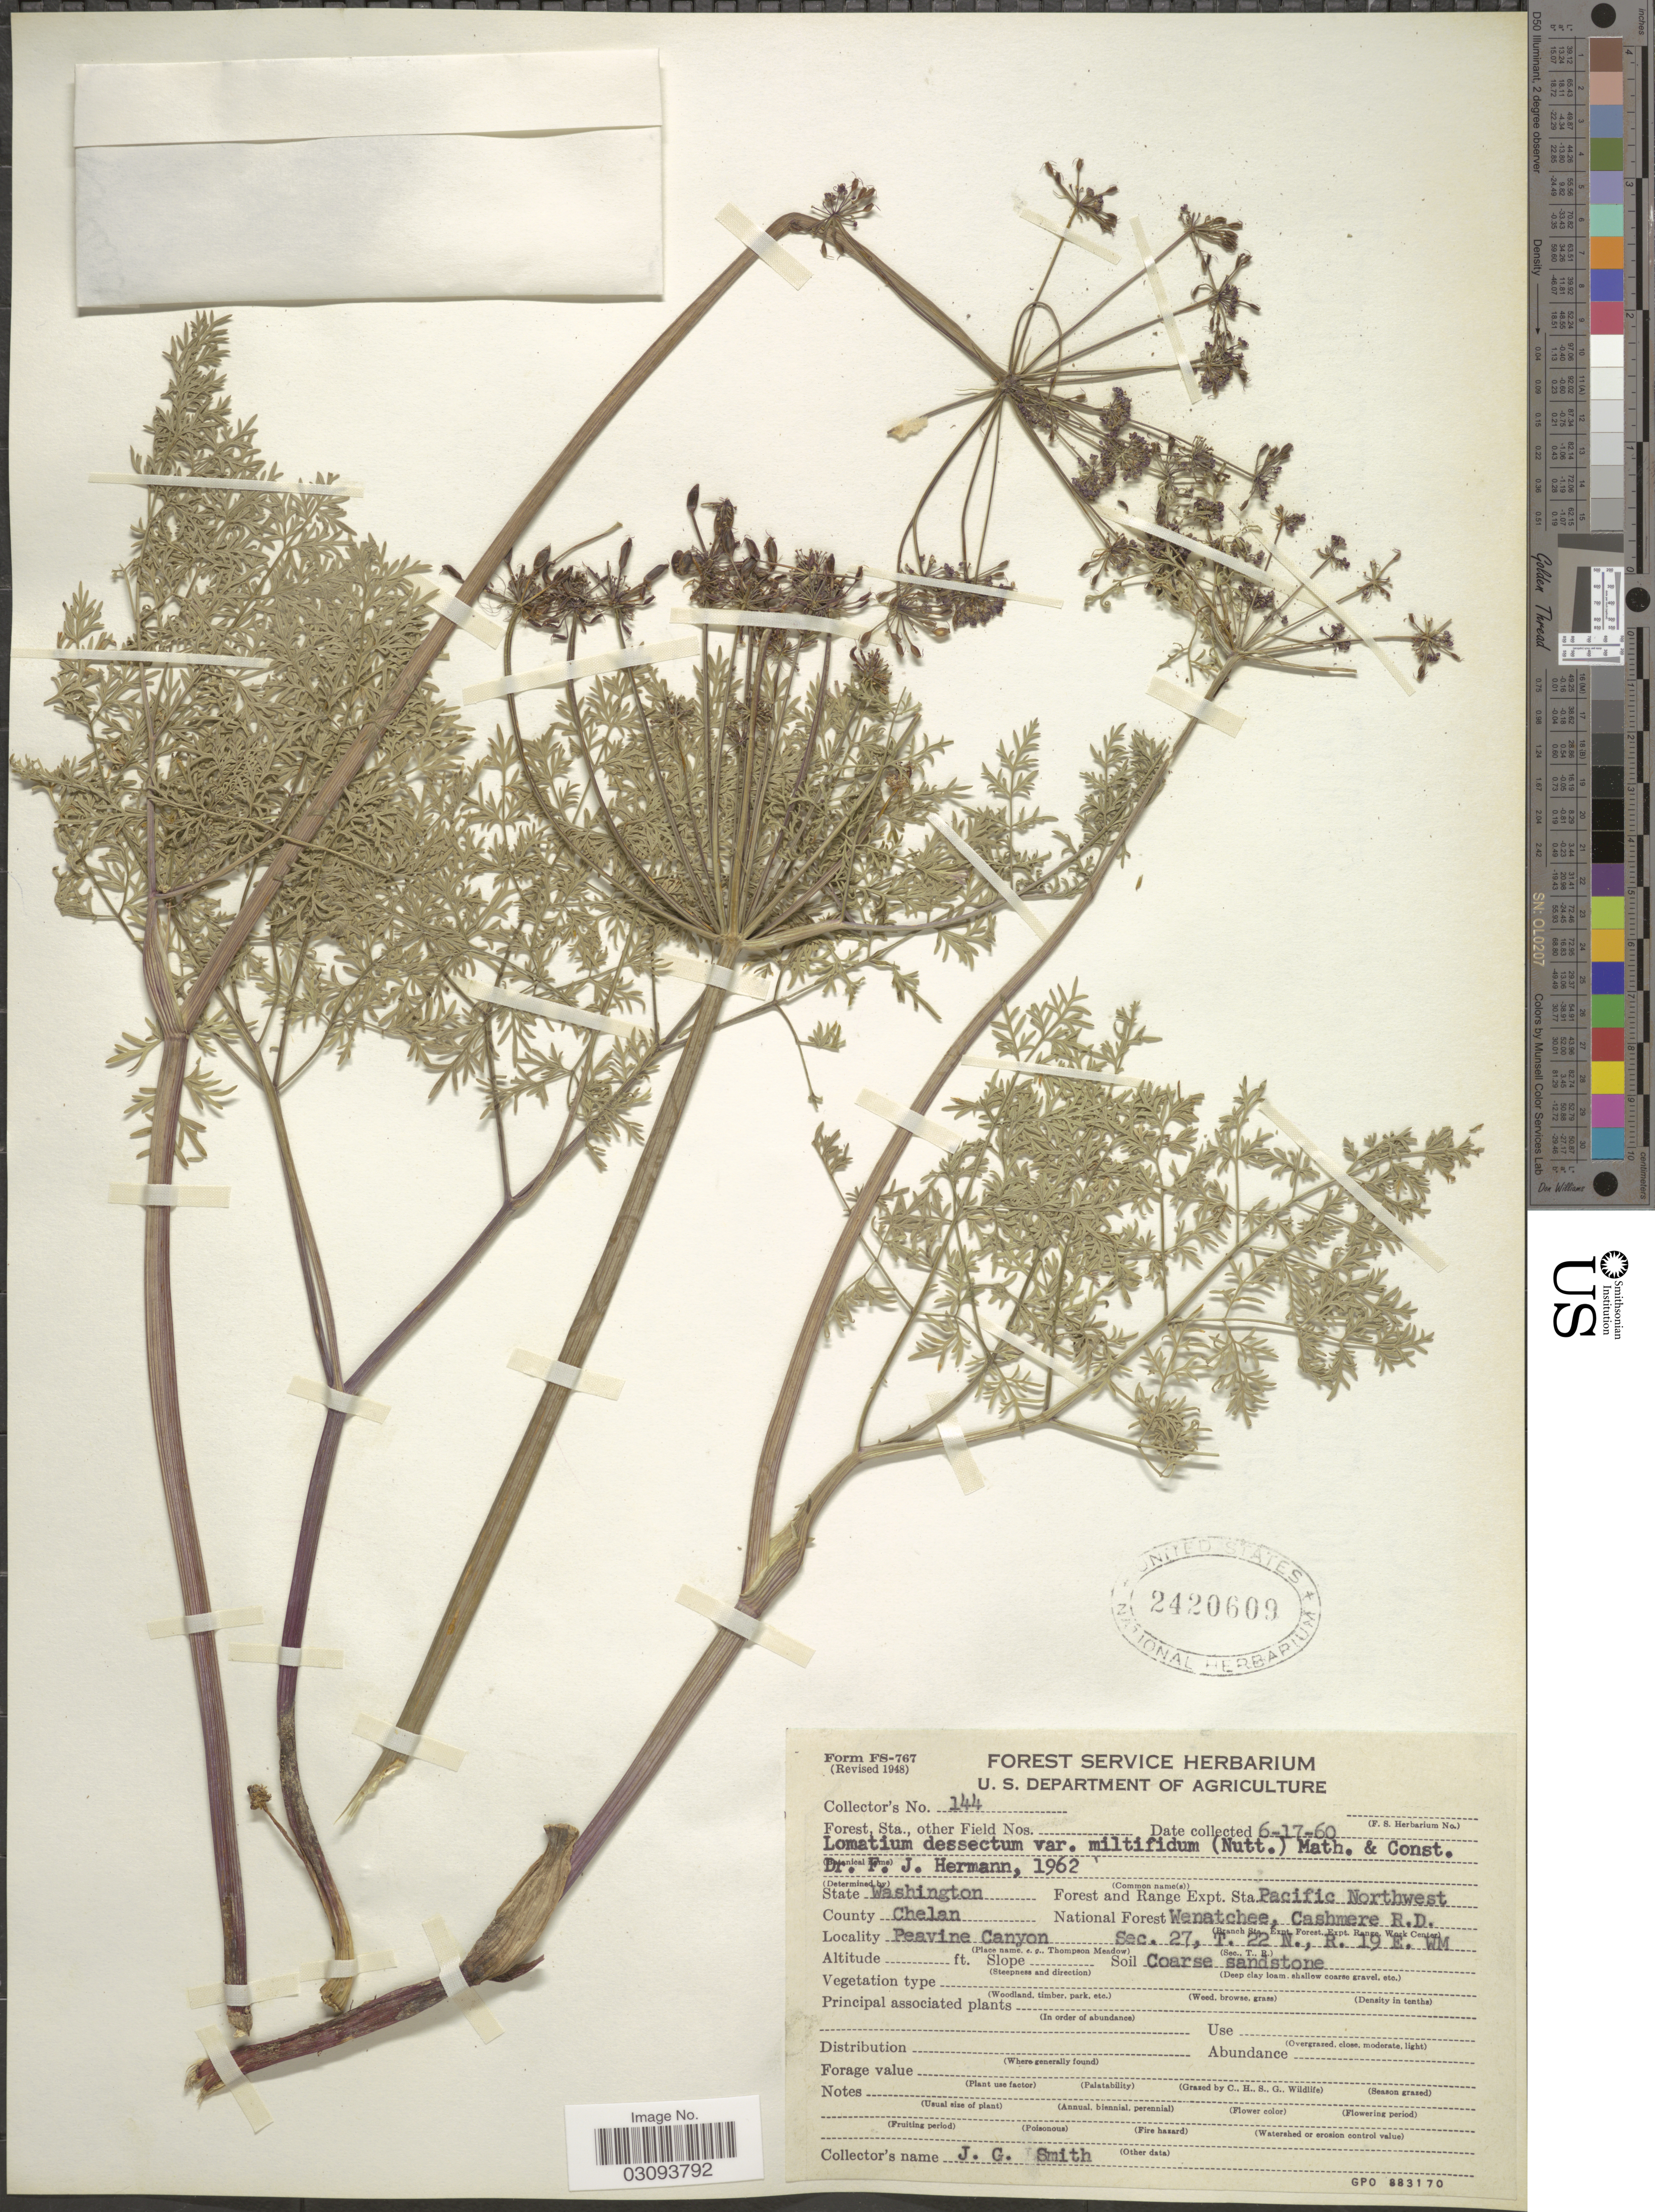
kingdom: Plantae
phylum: Tracheophyta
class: Magnoliopsida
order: Apiales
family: Apiaceae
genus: Lomatium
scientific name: Lomatium dissectum var. multifidum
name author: (Nutt.) Mathias & Constance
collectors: J. G. Smith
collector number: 144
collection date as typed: Transcribed d/m/y: 17/6/60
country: United States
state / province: Washington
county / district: Chelan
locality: Forest and Range Expt. Sta. Pacific Northwest. County Chelan. National Forest Wenatchee, Cashmere R.D. Peavine Canyon Sec. 27, T. 22 N., R. 19 E. WM.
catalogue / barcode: US 2420609